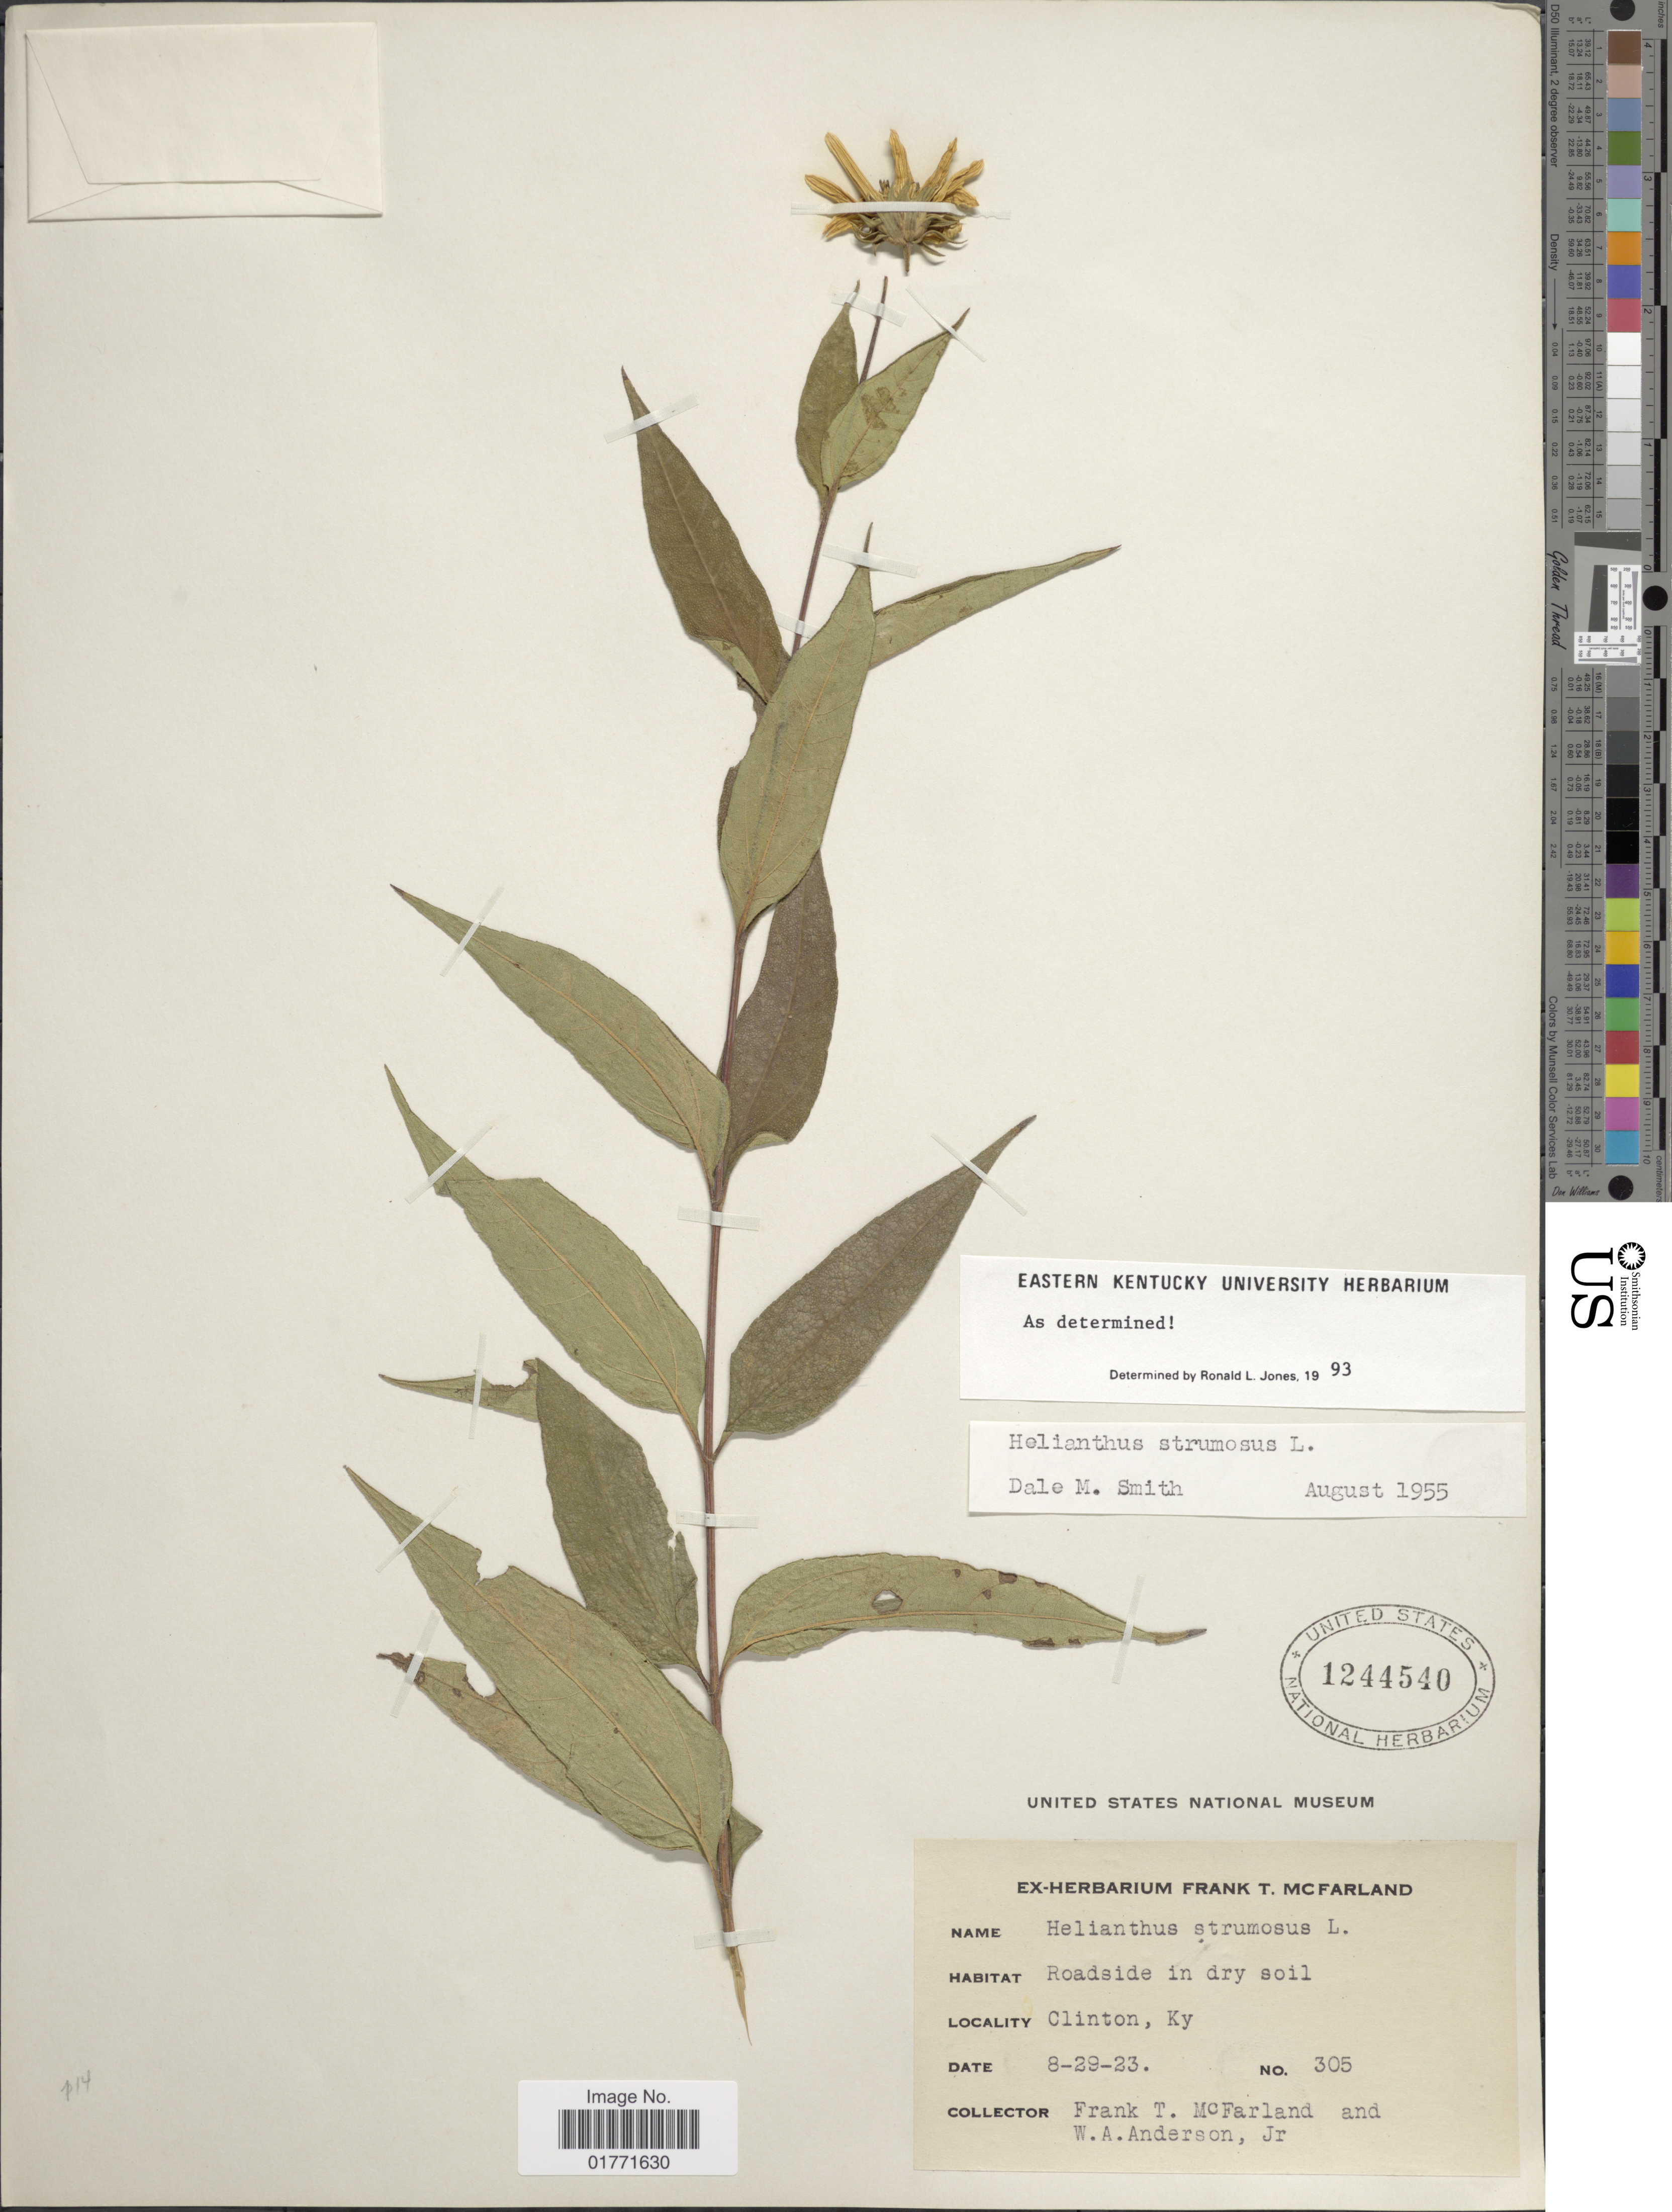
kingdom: Plantae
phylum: Tracheophyta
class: Magnoliopsida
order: Asterales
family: Asteraceae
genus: Helianthus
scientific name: Helianthus strumosus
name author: L.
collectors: F. McFarland & W. A. Anderson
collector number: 305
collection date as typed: Transcribed d/m/y: 29/8/23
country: United States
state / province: Kentucky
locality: Clinton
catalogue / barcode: US 1244540